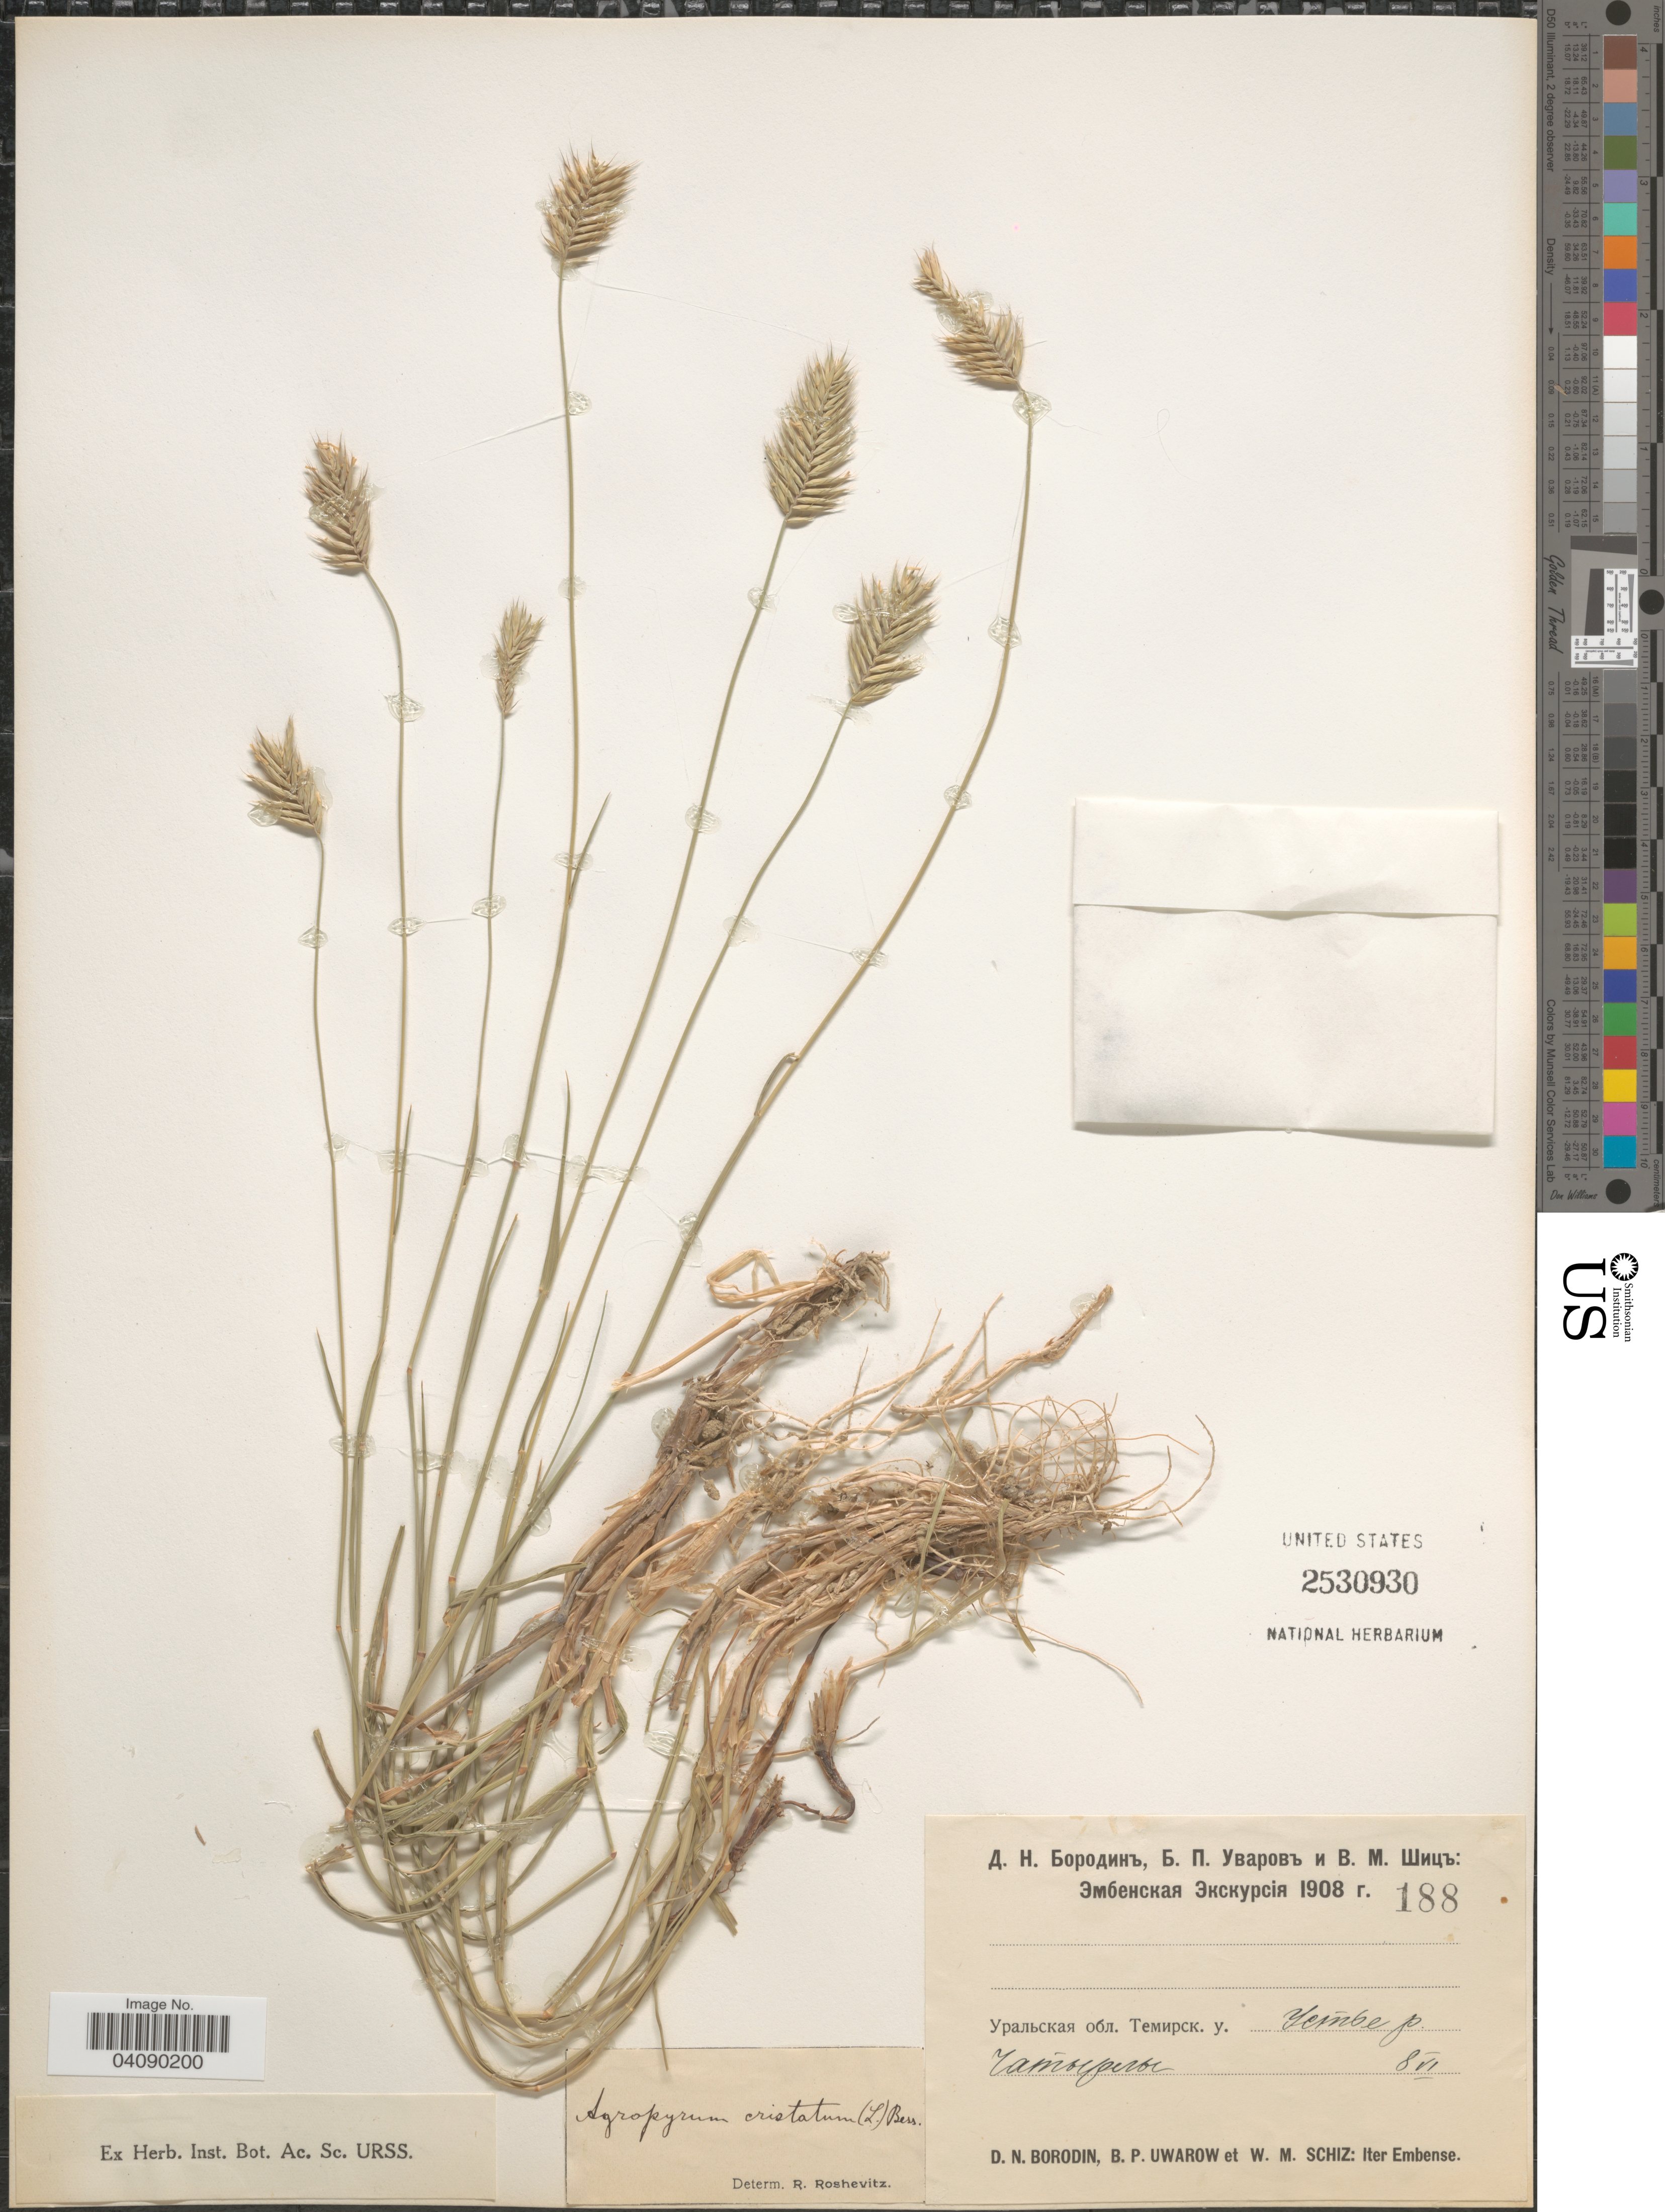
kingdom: Plantae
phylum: Tracheophyta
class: Liliopsida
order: Poales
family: Poaceae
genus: Agropyron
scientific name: Agropyron cristatum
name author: (L.) Gaertn.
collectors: D. Borodin, B. Uwarow & W. Schiz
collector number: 188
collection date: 1908-06-08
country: Kazakhstan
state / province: Aqtobe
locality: Iter Embense. Mouth of river Chatyrly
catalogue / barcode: US 2530930